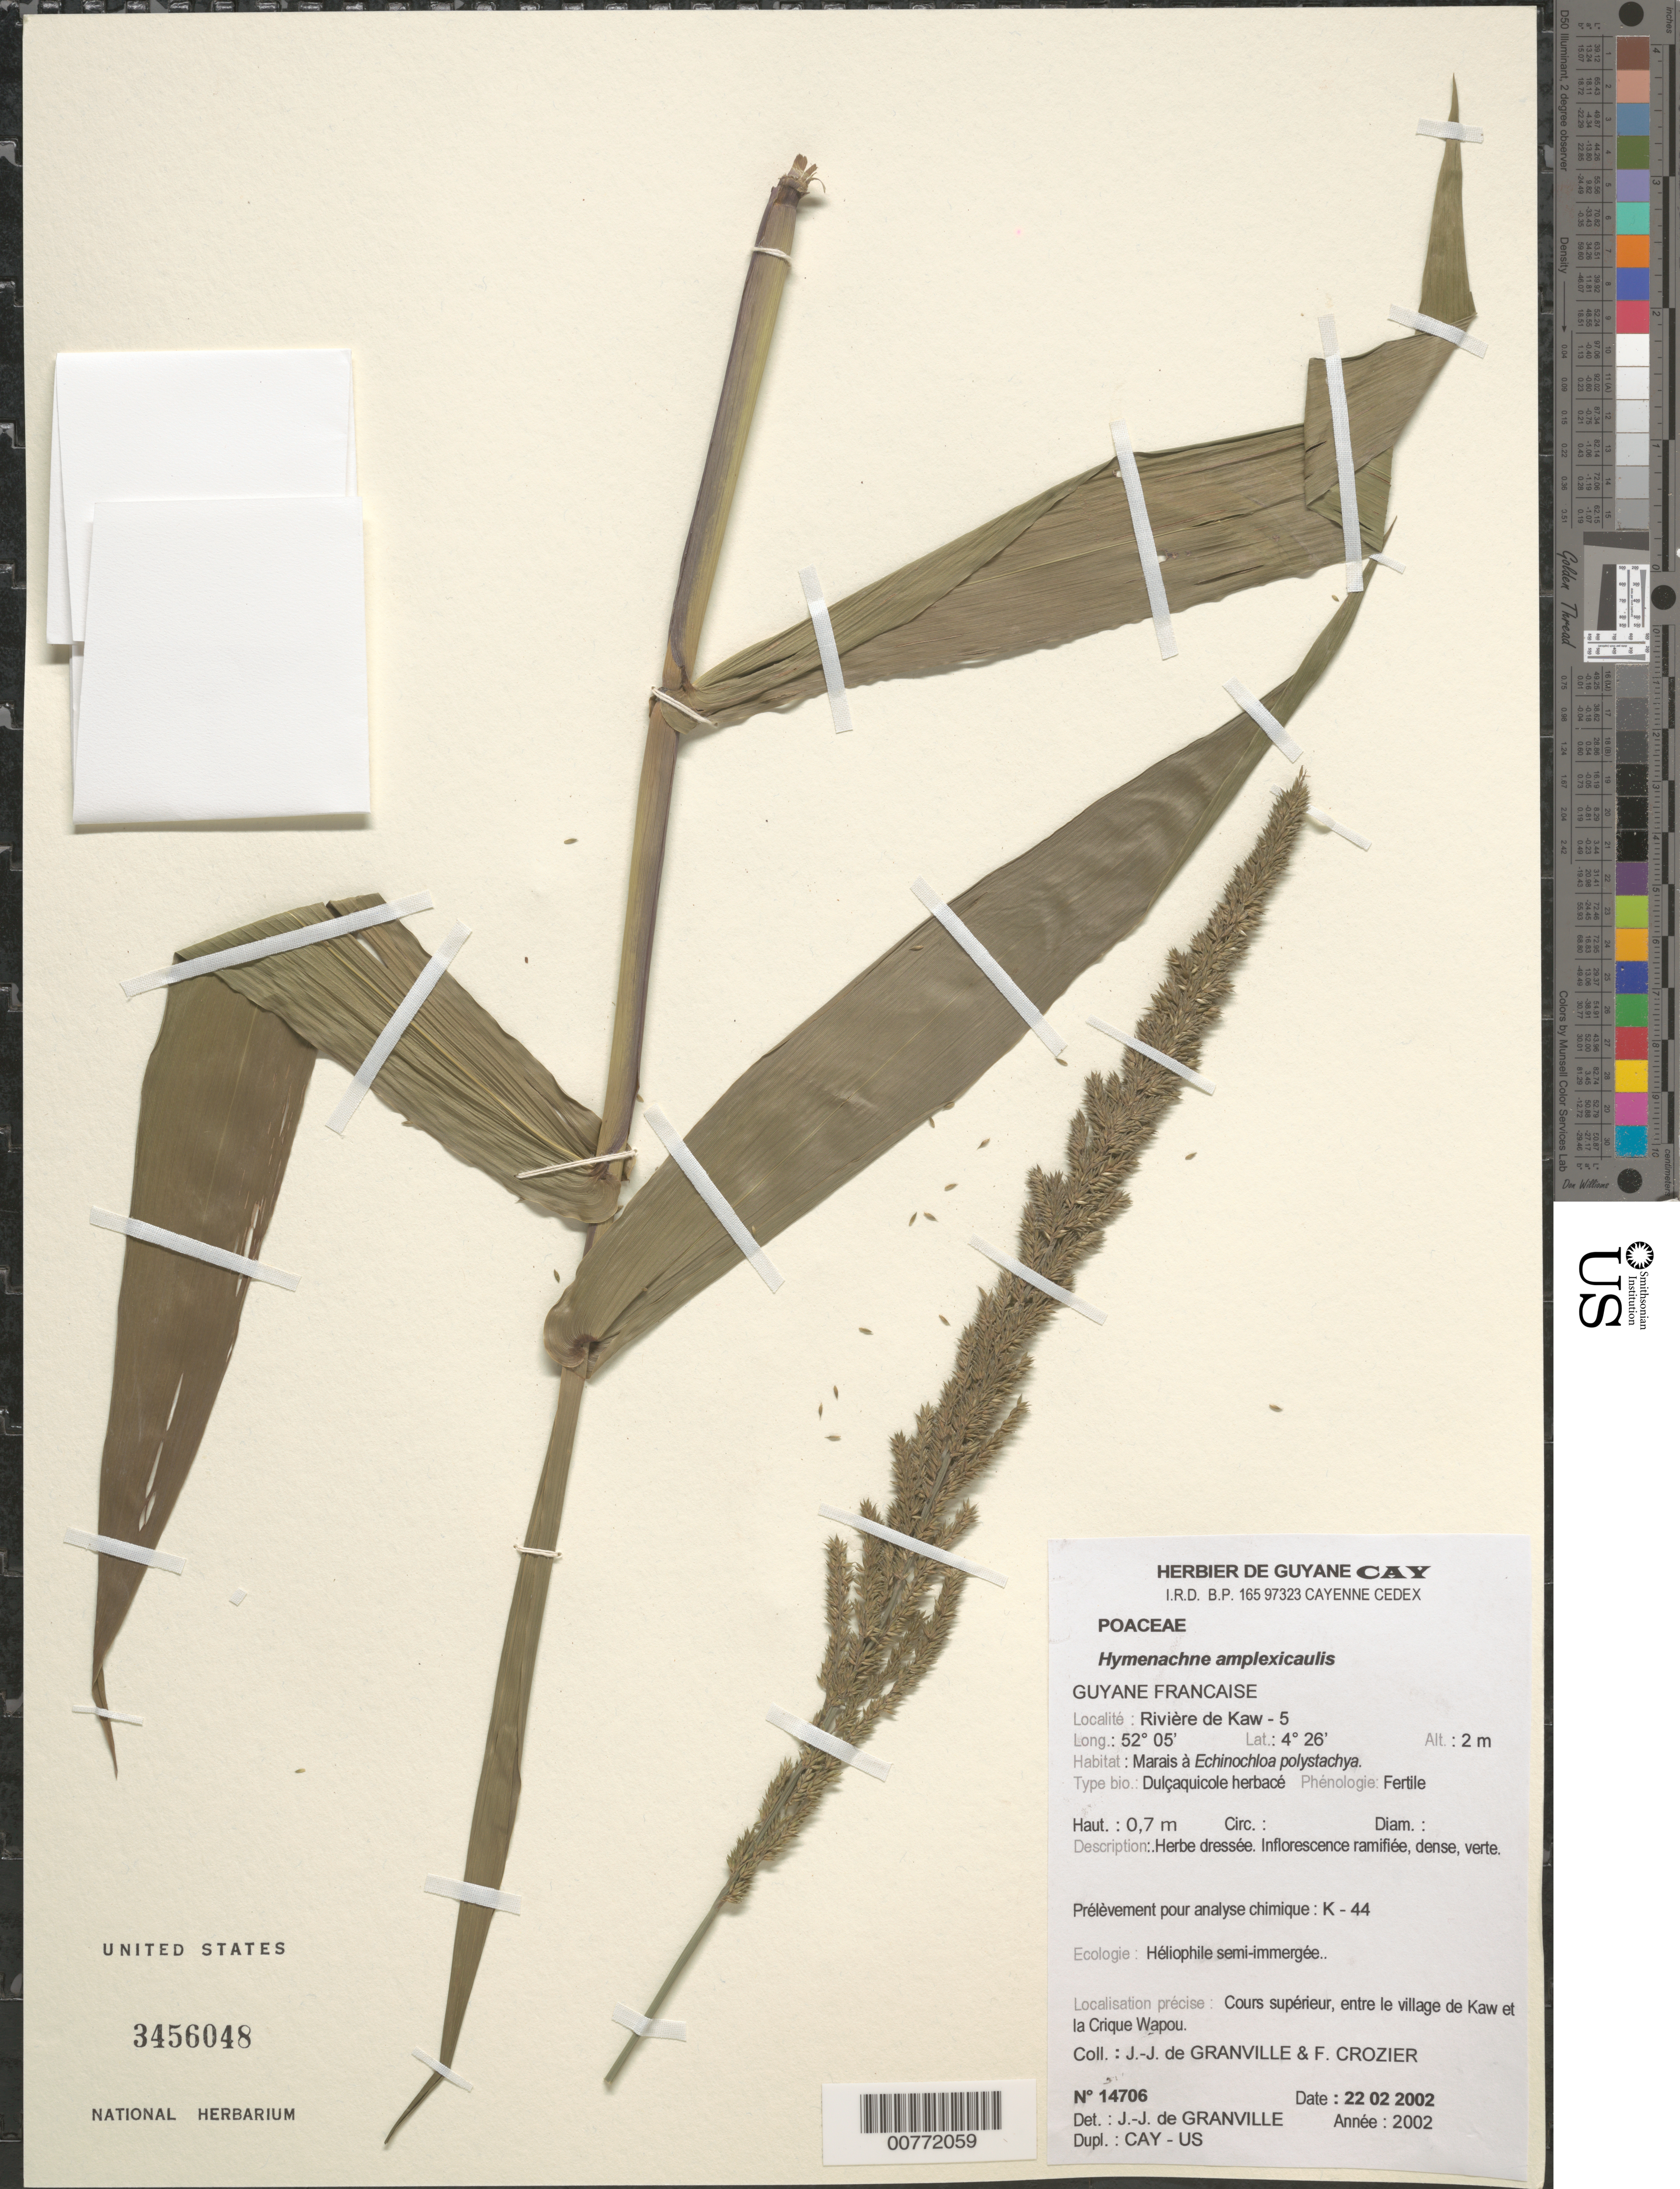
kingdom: Plantae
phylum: Tracheophyta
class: Liliopsida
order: Poales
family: Poaceae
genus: Hymenachne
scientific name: Hymenachne amplexicaulis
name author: (Rudge) Nees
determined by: Granville, J. J. de, (CAY), Institut de Recherche pour le Developpement (IRD) (FRENCH GUIANA)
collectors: J.-J. de Granville & F. Crozier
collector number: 14706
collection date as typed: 22-Feb-02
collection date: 2002-02-22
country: French Guiana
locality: Rivière de Kaw-5; Cours supérieur, entre le village de Kaw et la Crique Wapou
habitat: Marais; semi-immergée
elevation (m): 2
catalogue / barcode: US 3456048